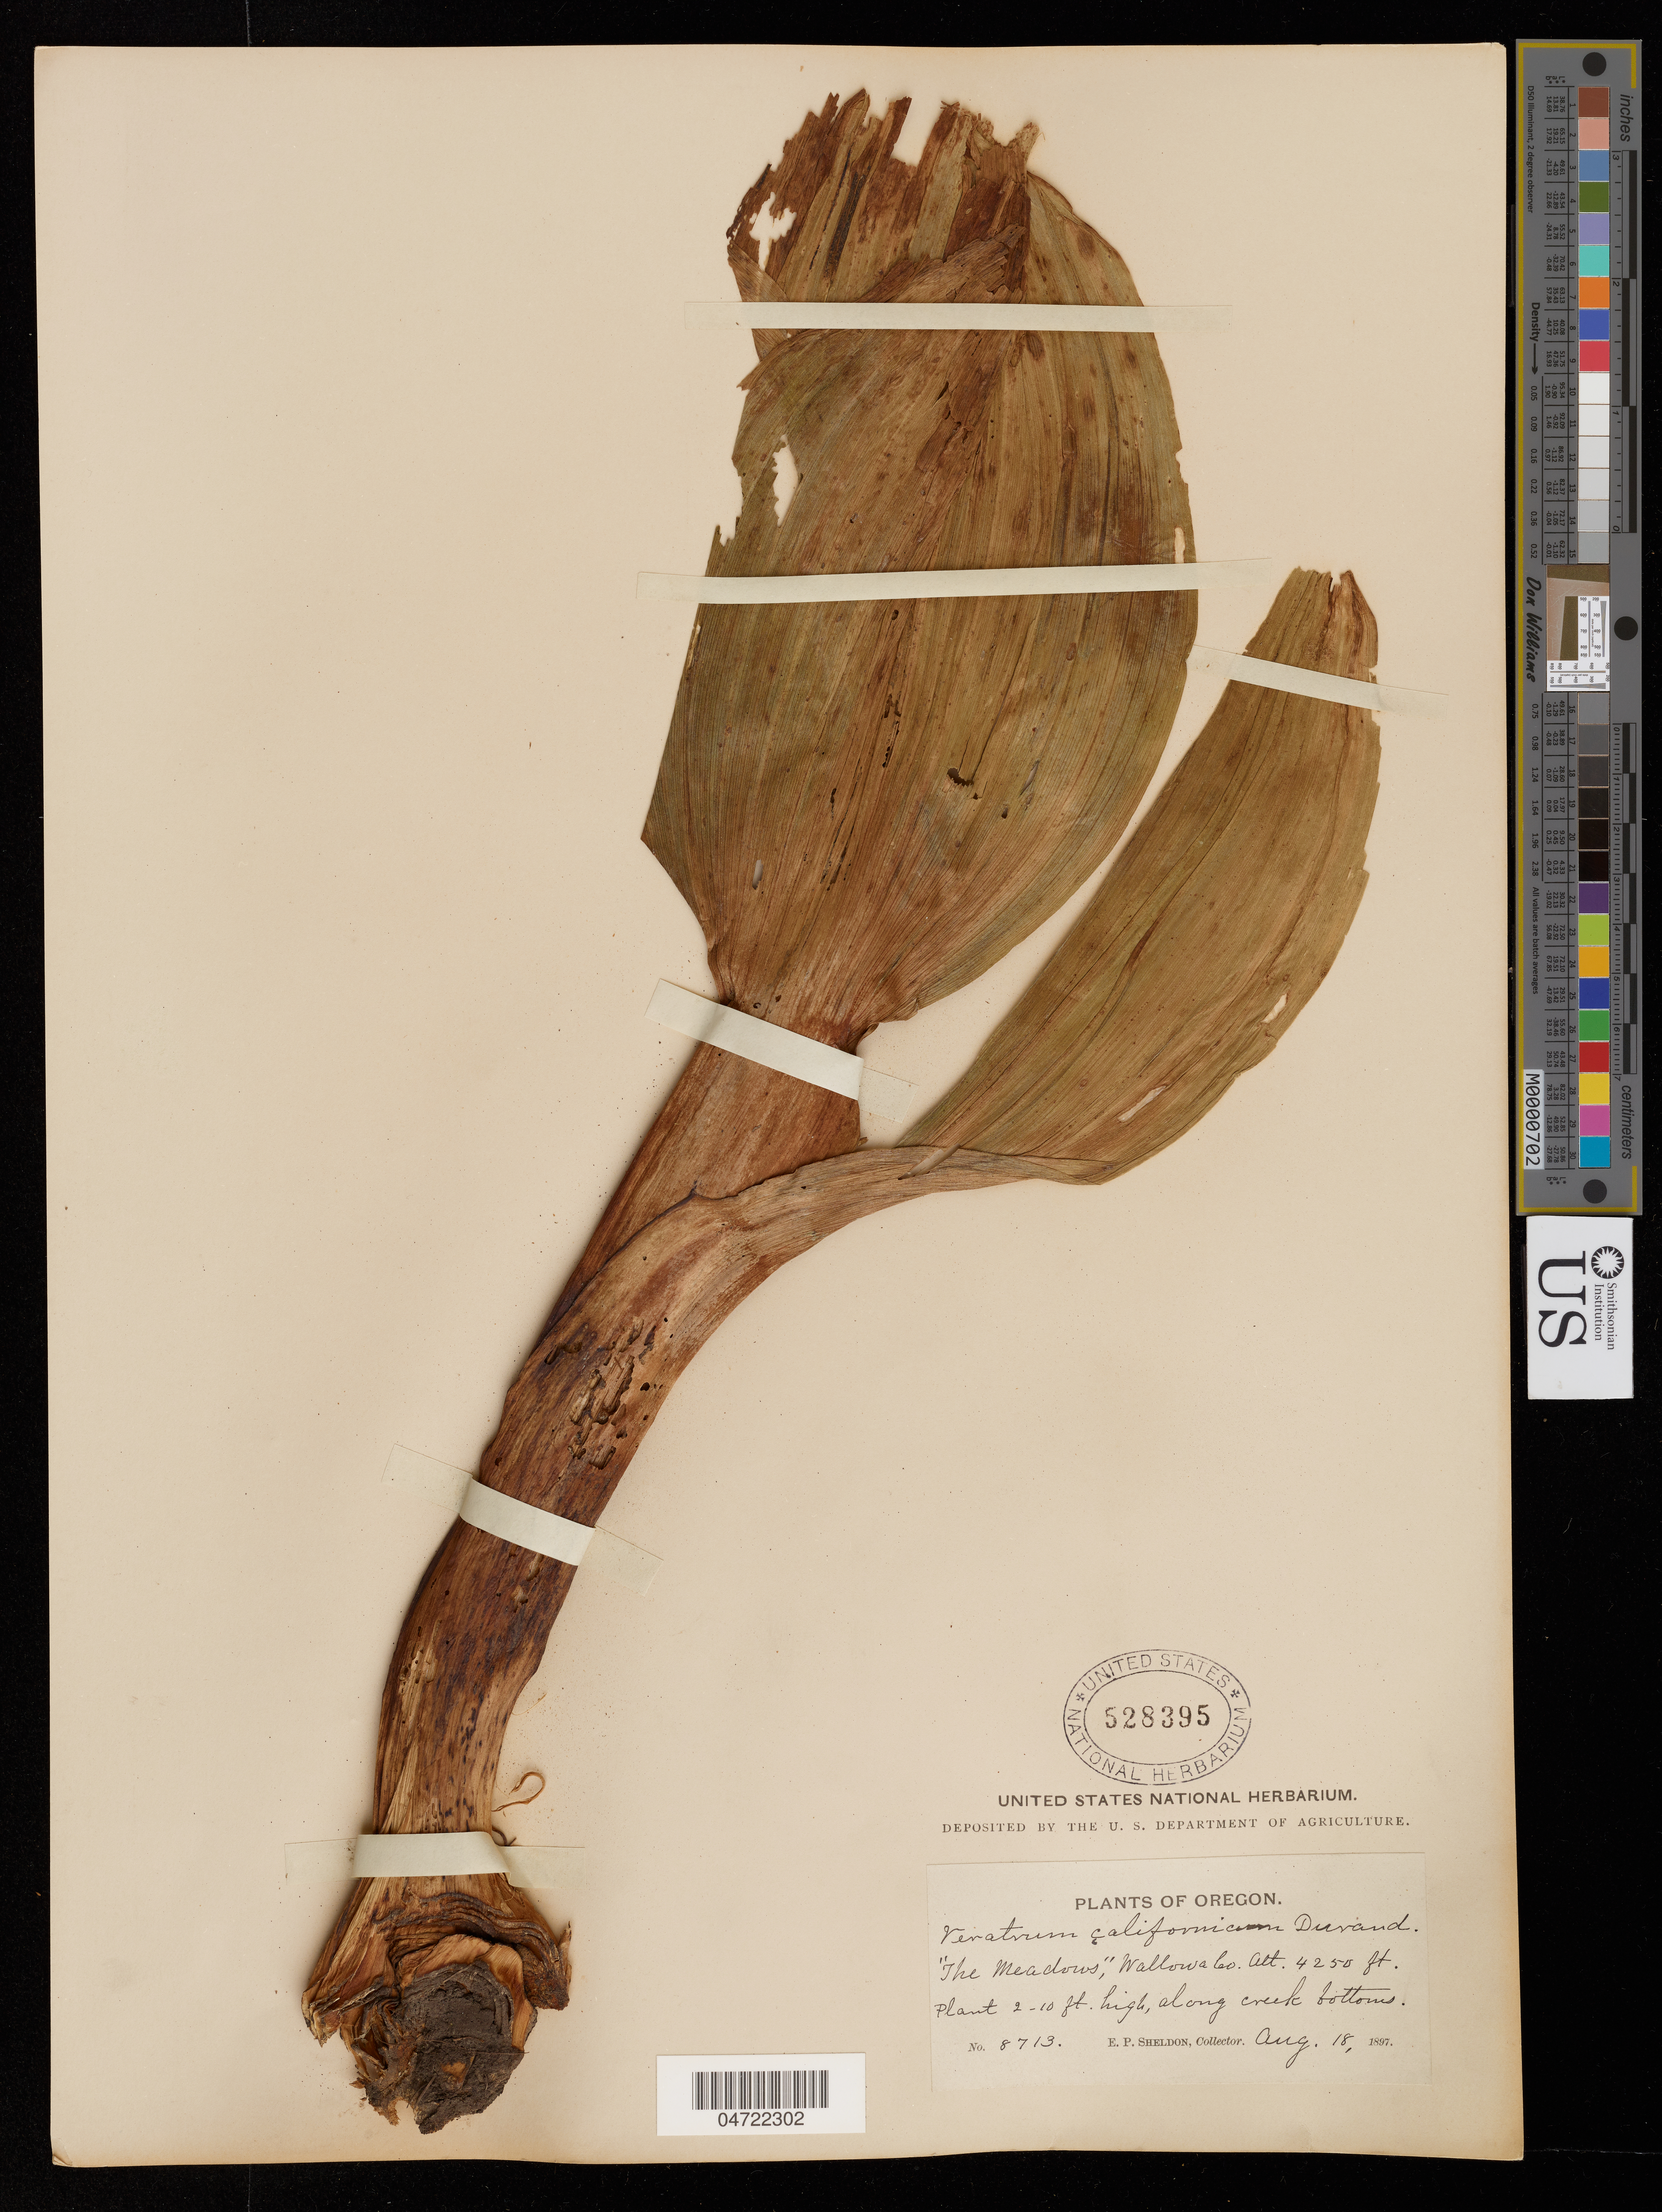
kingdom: Plantae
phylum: Tracheophyta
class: Liliopsida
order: Liliales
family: Melanthiaceae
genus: Veratrum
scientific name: Veratrum californicum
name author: Durand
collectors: E. P. Sheldon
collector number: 8713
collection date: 1897-08-18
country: United States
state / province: Oregon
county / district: Wallowa County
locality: The Meadows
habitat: along creek bottoms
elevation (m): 1295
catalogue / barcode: US 528395